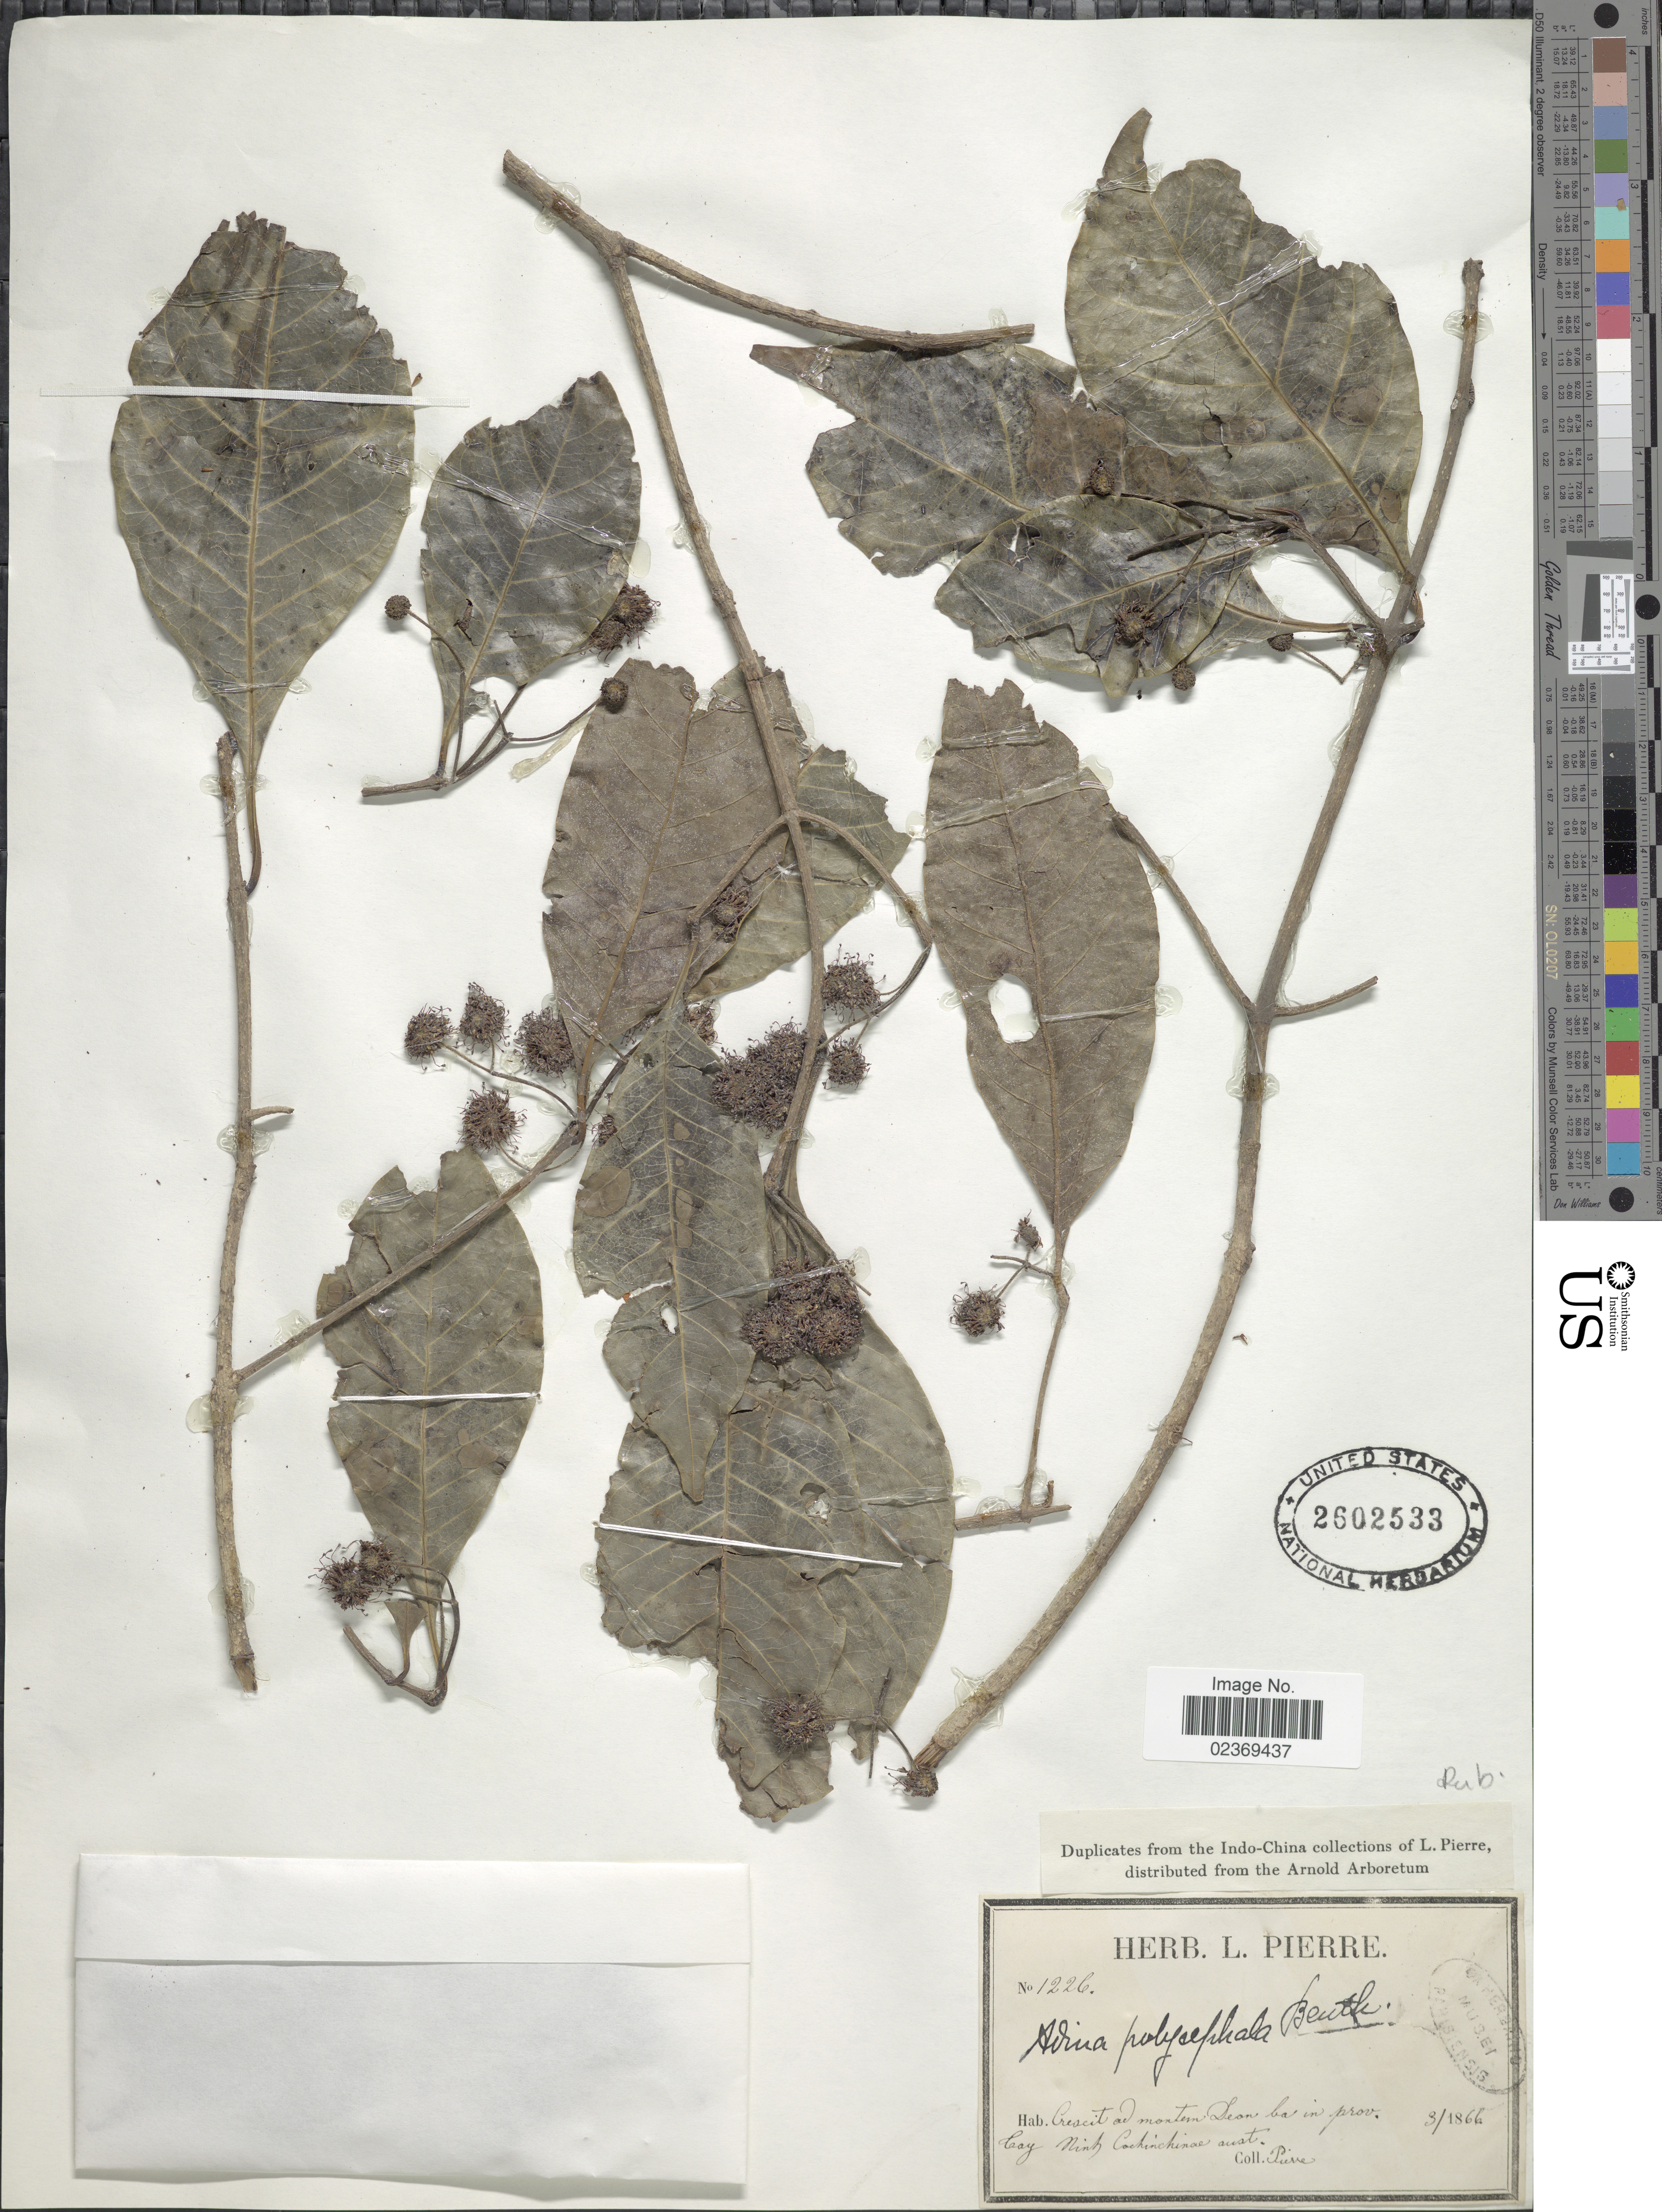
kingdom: Plantae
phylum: Tracheophyta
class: Magnoliopsida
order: Gentianales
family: Rubiaceae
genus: Adina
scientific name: Adina polycephala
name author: Benth.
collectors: -- Pierre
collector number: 1226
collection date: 1866-03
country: Vietnam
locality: Crescit admontem Leon ba in prov. Cay Ninh Cochinchinae aust. [interpreted]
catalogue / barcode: US 2602533